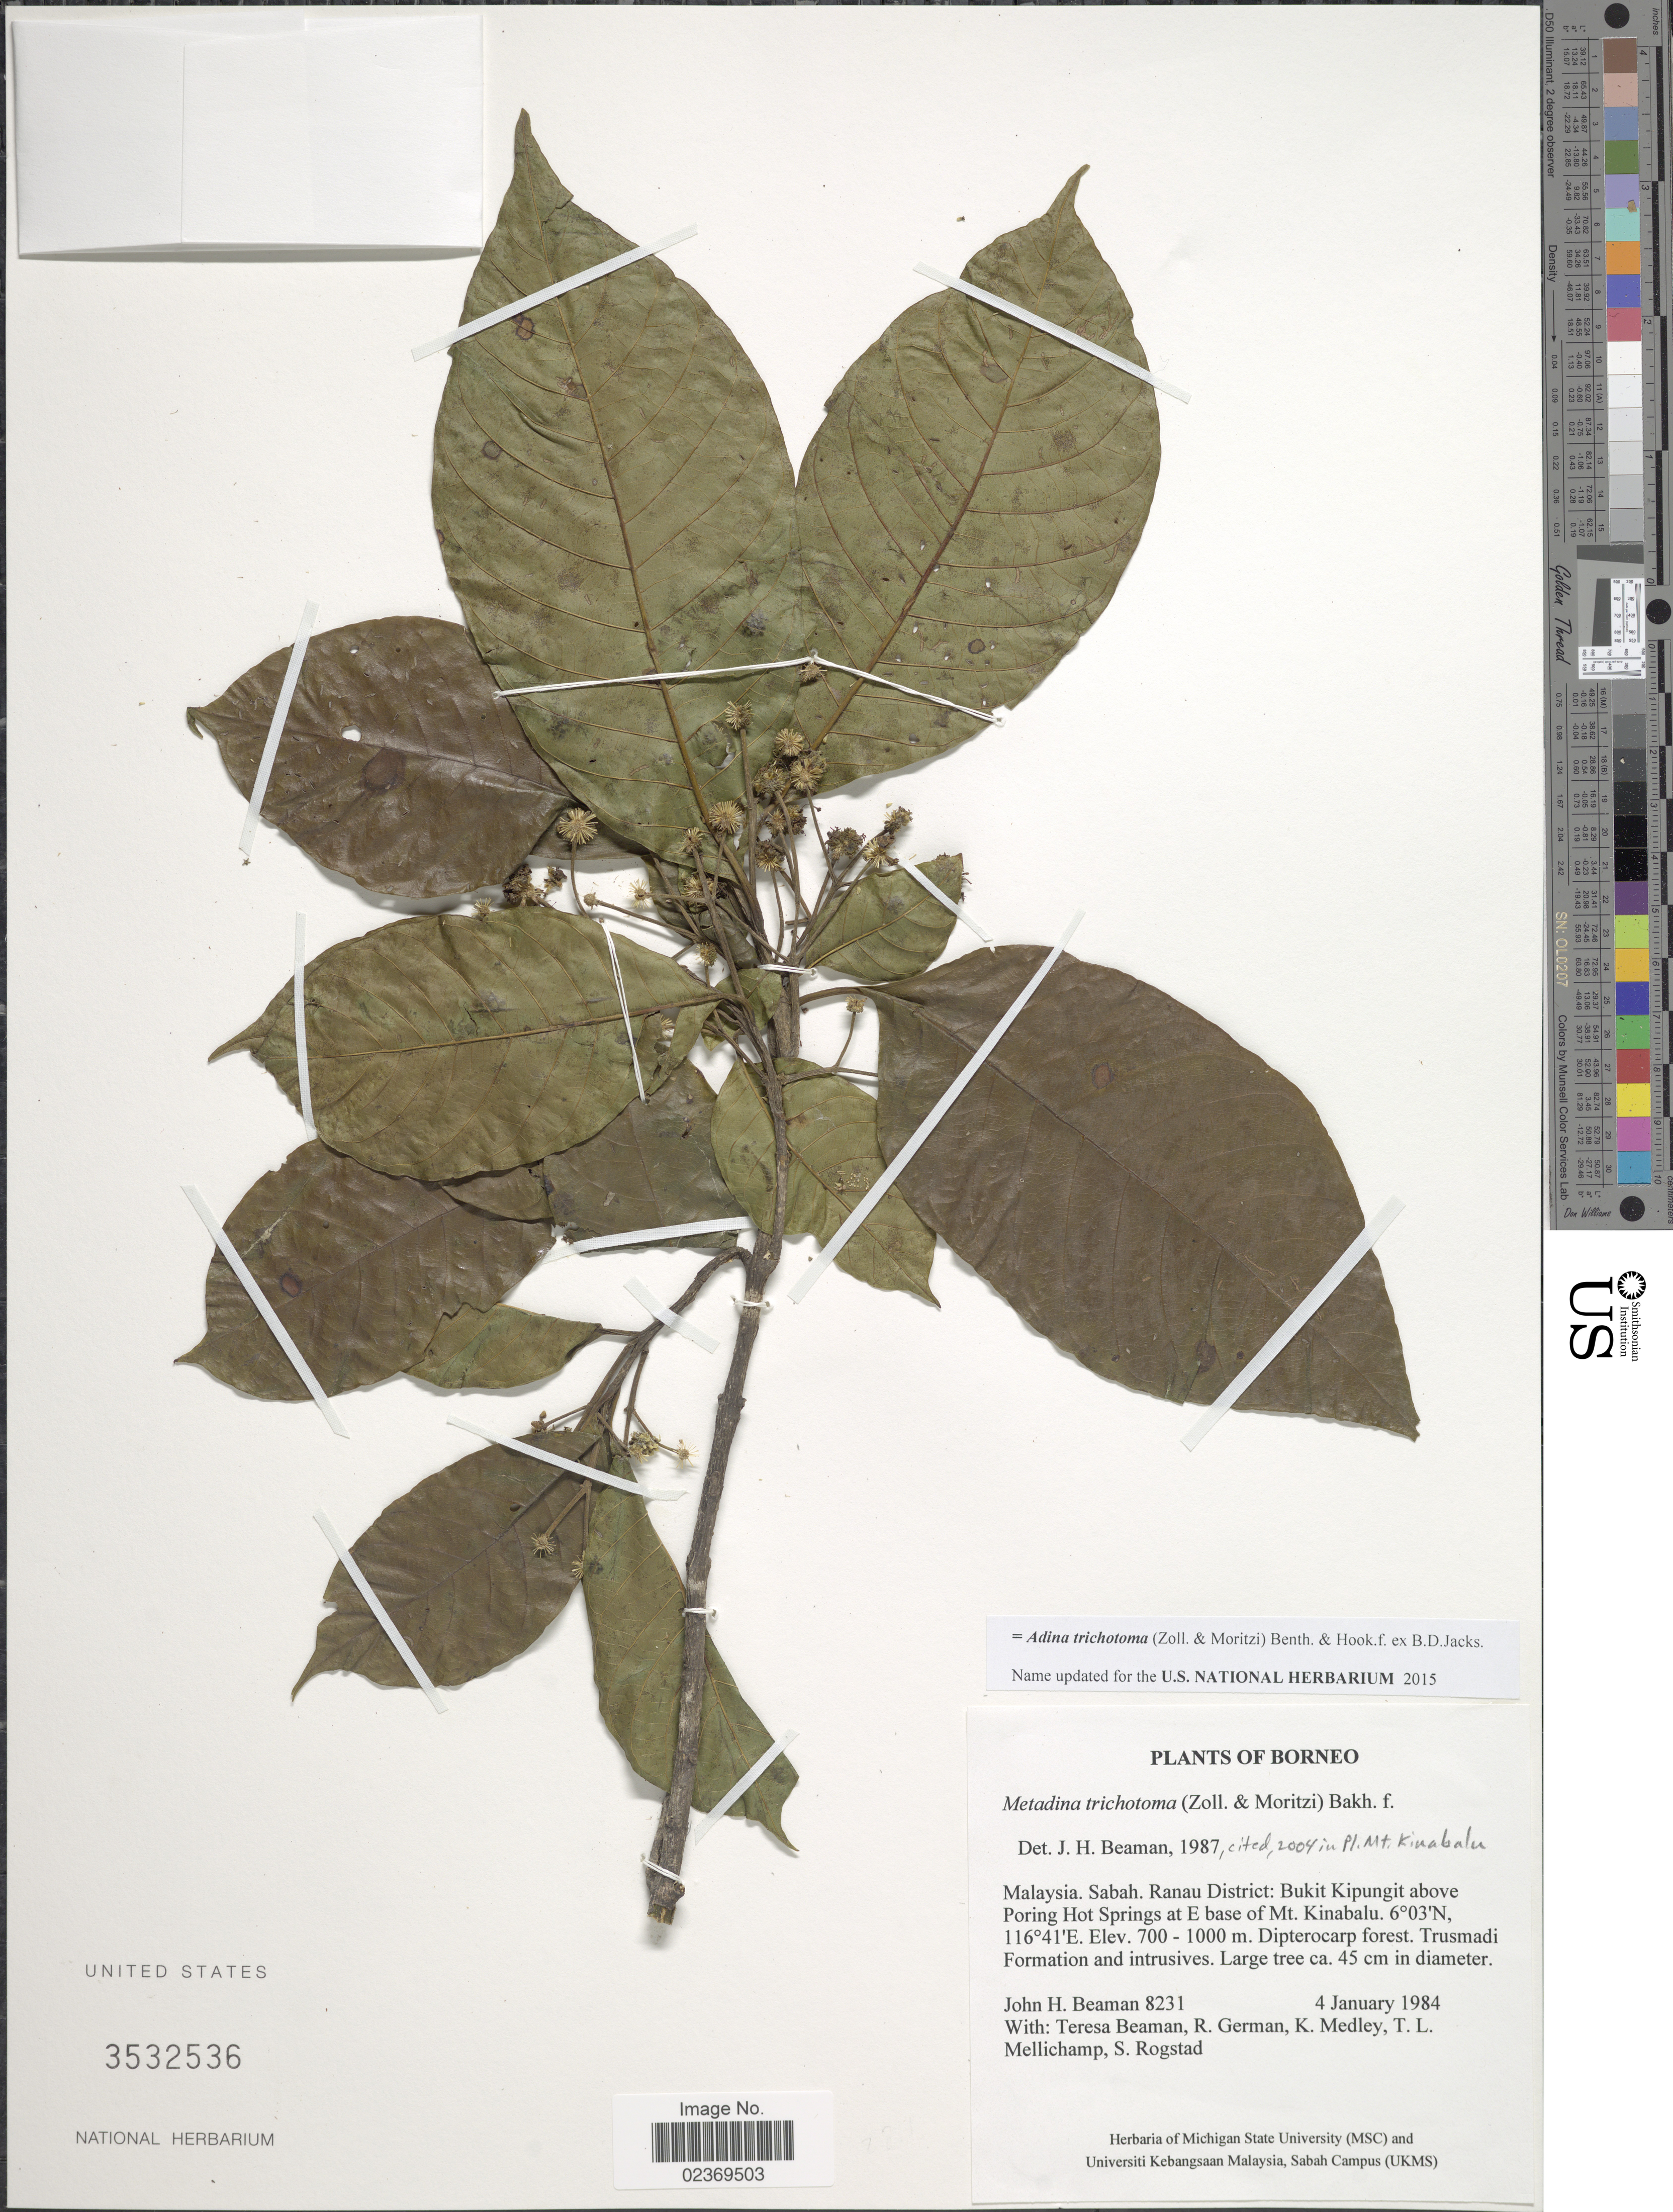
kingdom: Plantae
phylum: Tracheophyta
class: Magnoliopsida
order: Gentianales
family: Rubiaceae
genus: Adina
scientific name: Adina trichotoma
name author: (Zoll. & Moritzi) Benth. & Hook. f. ex B.D. Jacks.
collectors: J. H. Beaman, T. E. Beaman, R. German, K. Medley & et al.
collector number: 8231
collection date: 1984-01-04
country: Malaysia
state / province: Sabah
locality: Borneo, Ranay District: Bukit Kipungit above Poring Hot Springs at E base of Mt. Kinabalu.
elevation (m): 700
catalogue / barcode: US 3532536